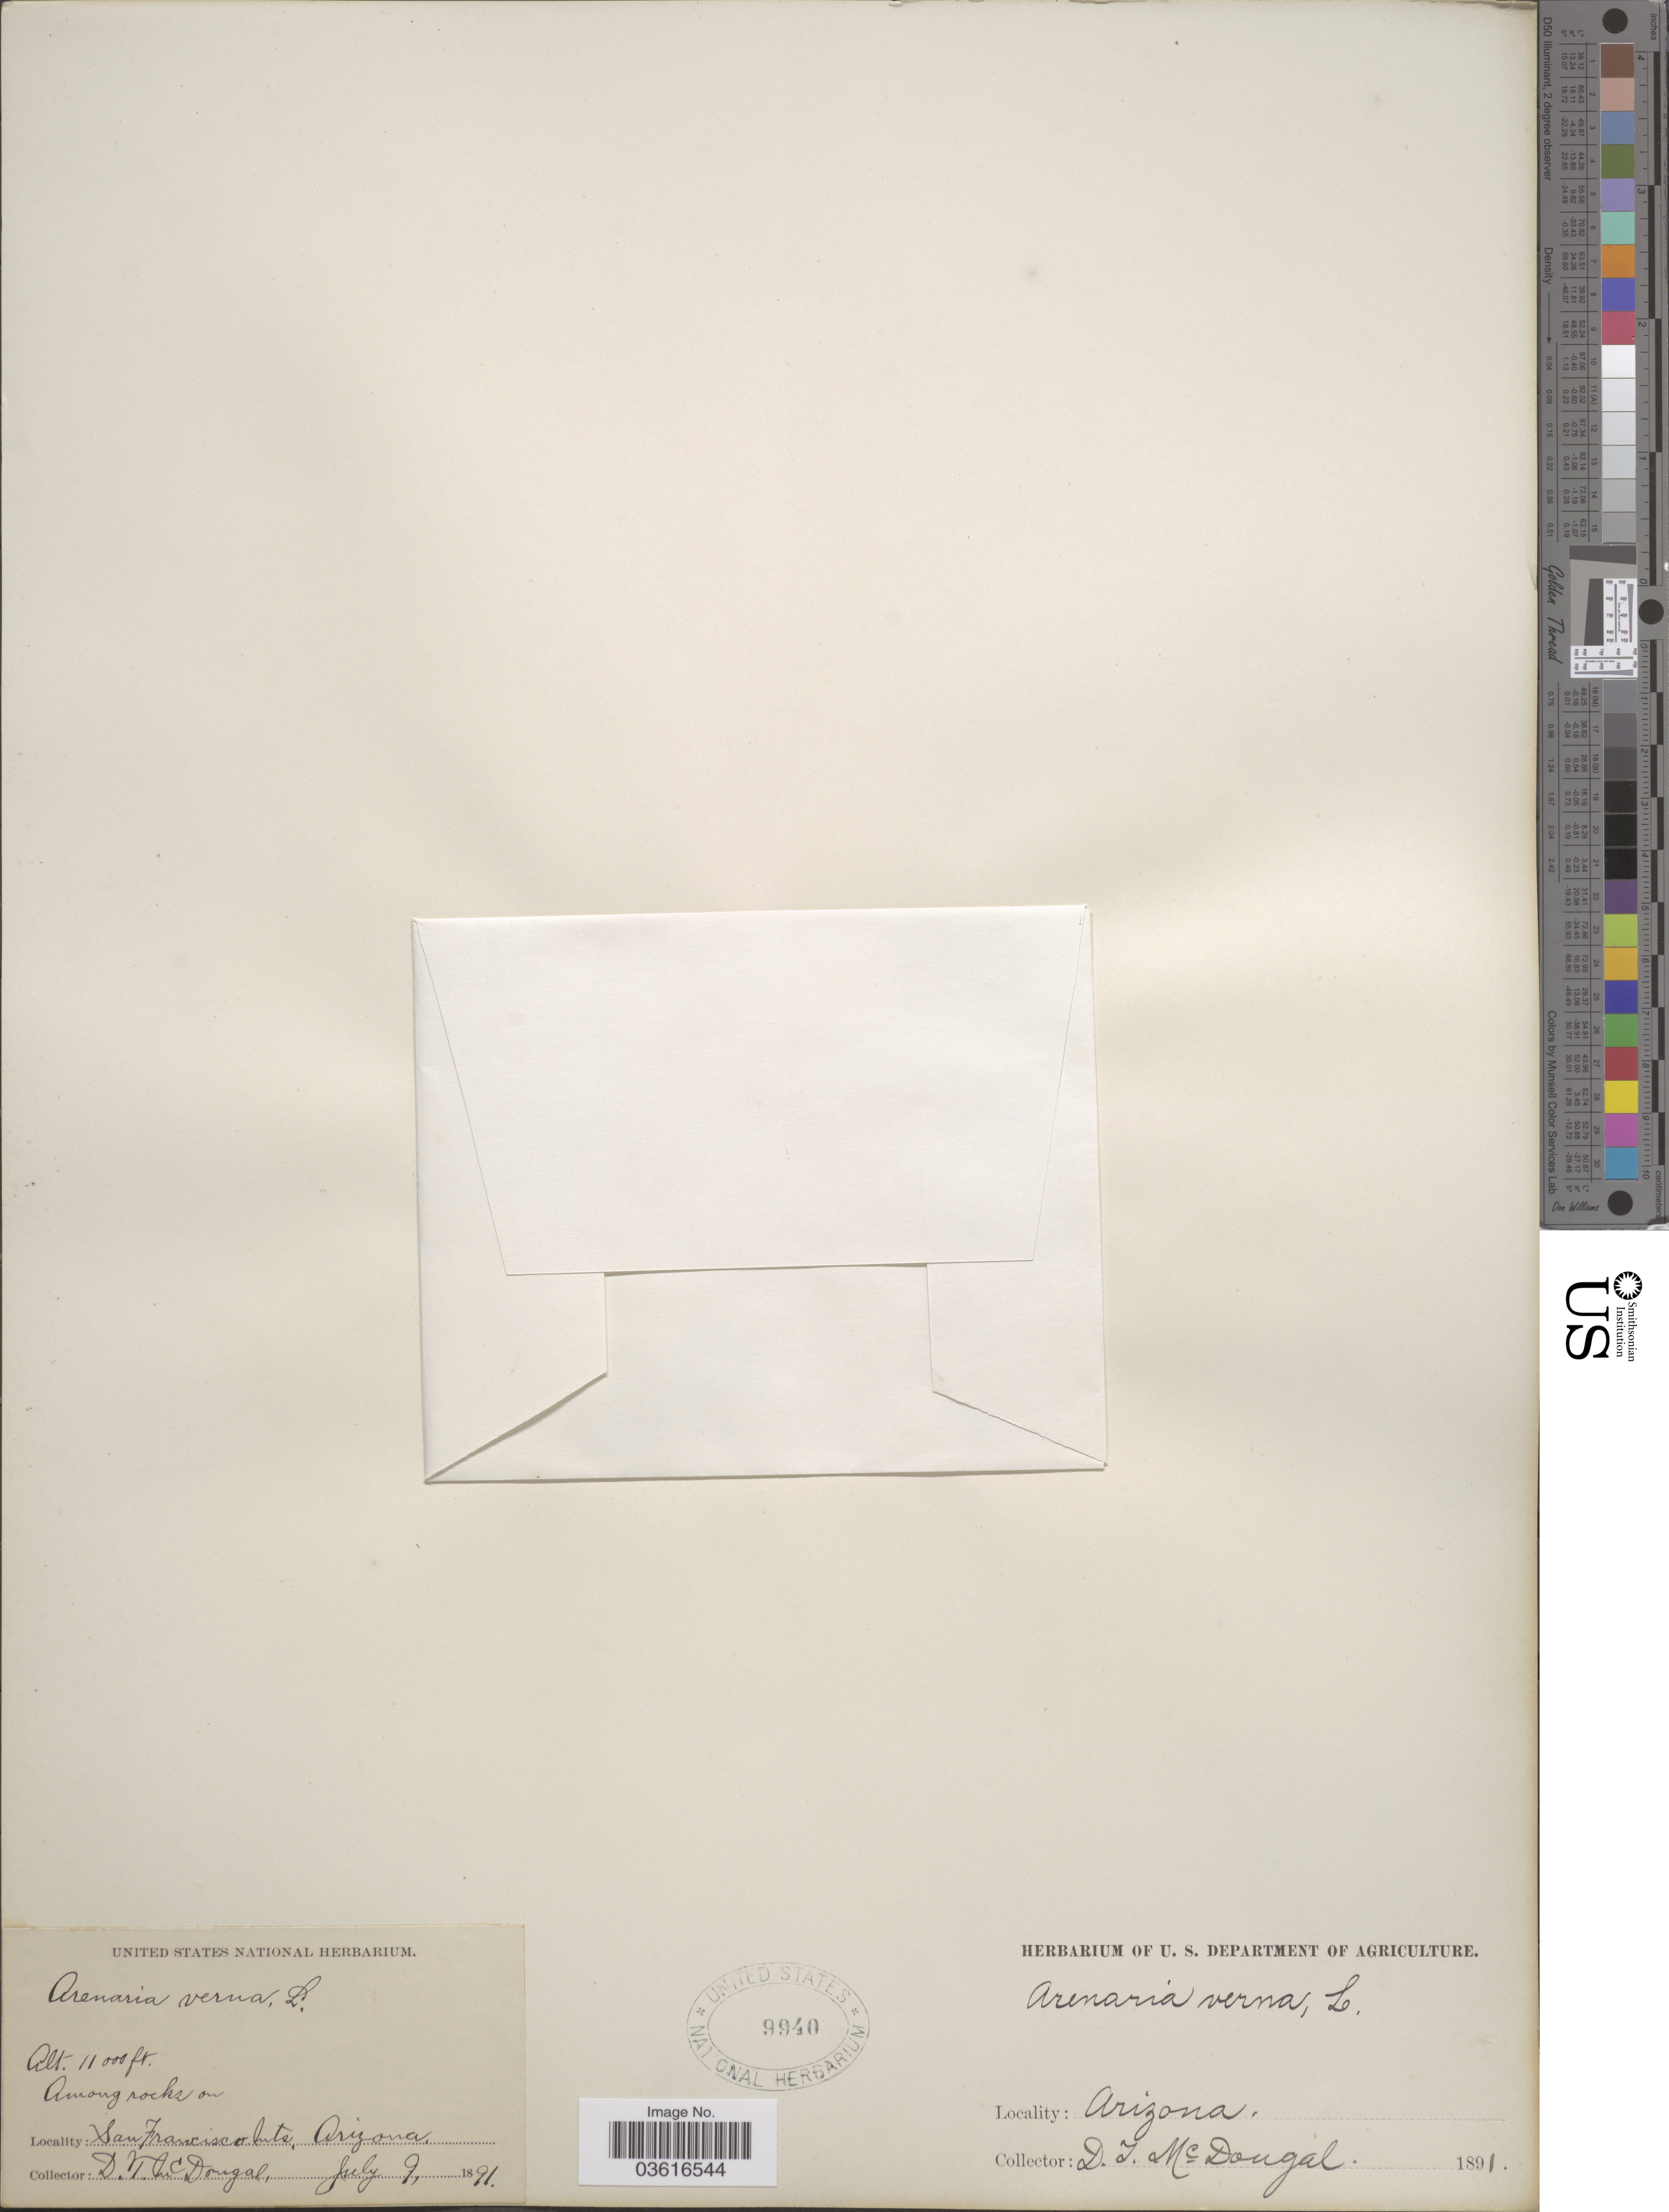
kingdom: Plantae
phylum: Tracheophyta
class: Magnoliopsida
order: Caryophyllales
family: Caryophyllaceae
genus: Minuartia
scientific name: Minuartia propinqua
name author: (Richardson) House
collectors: D. McDougal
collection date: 1891-07-09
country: United States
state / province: Arizona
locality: On San Francisco Mts.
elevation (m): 3353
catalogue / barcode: US 9940